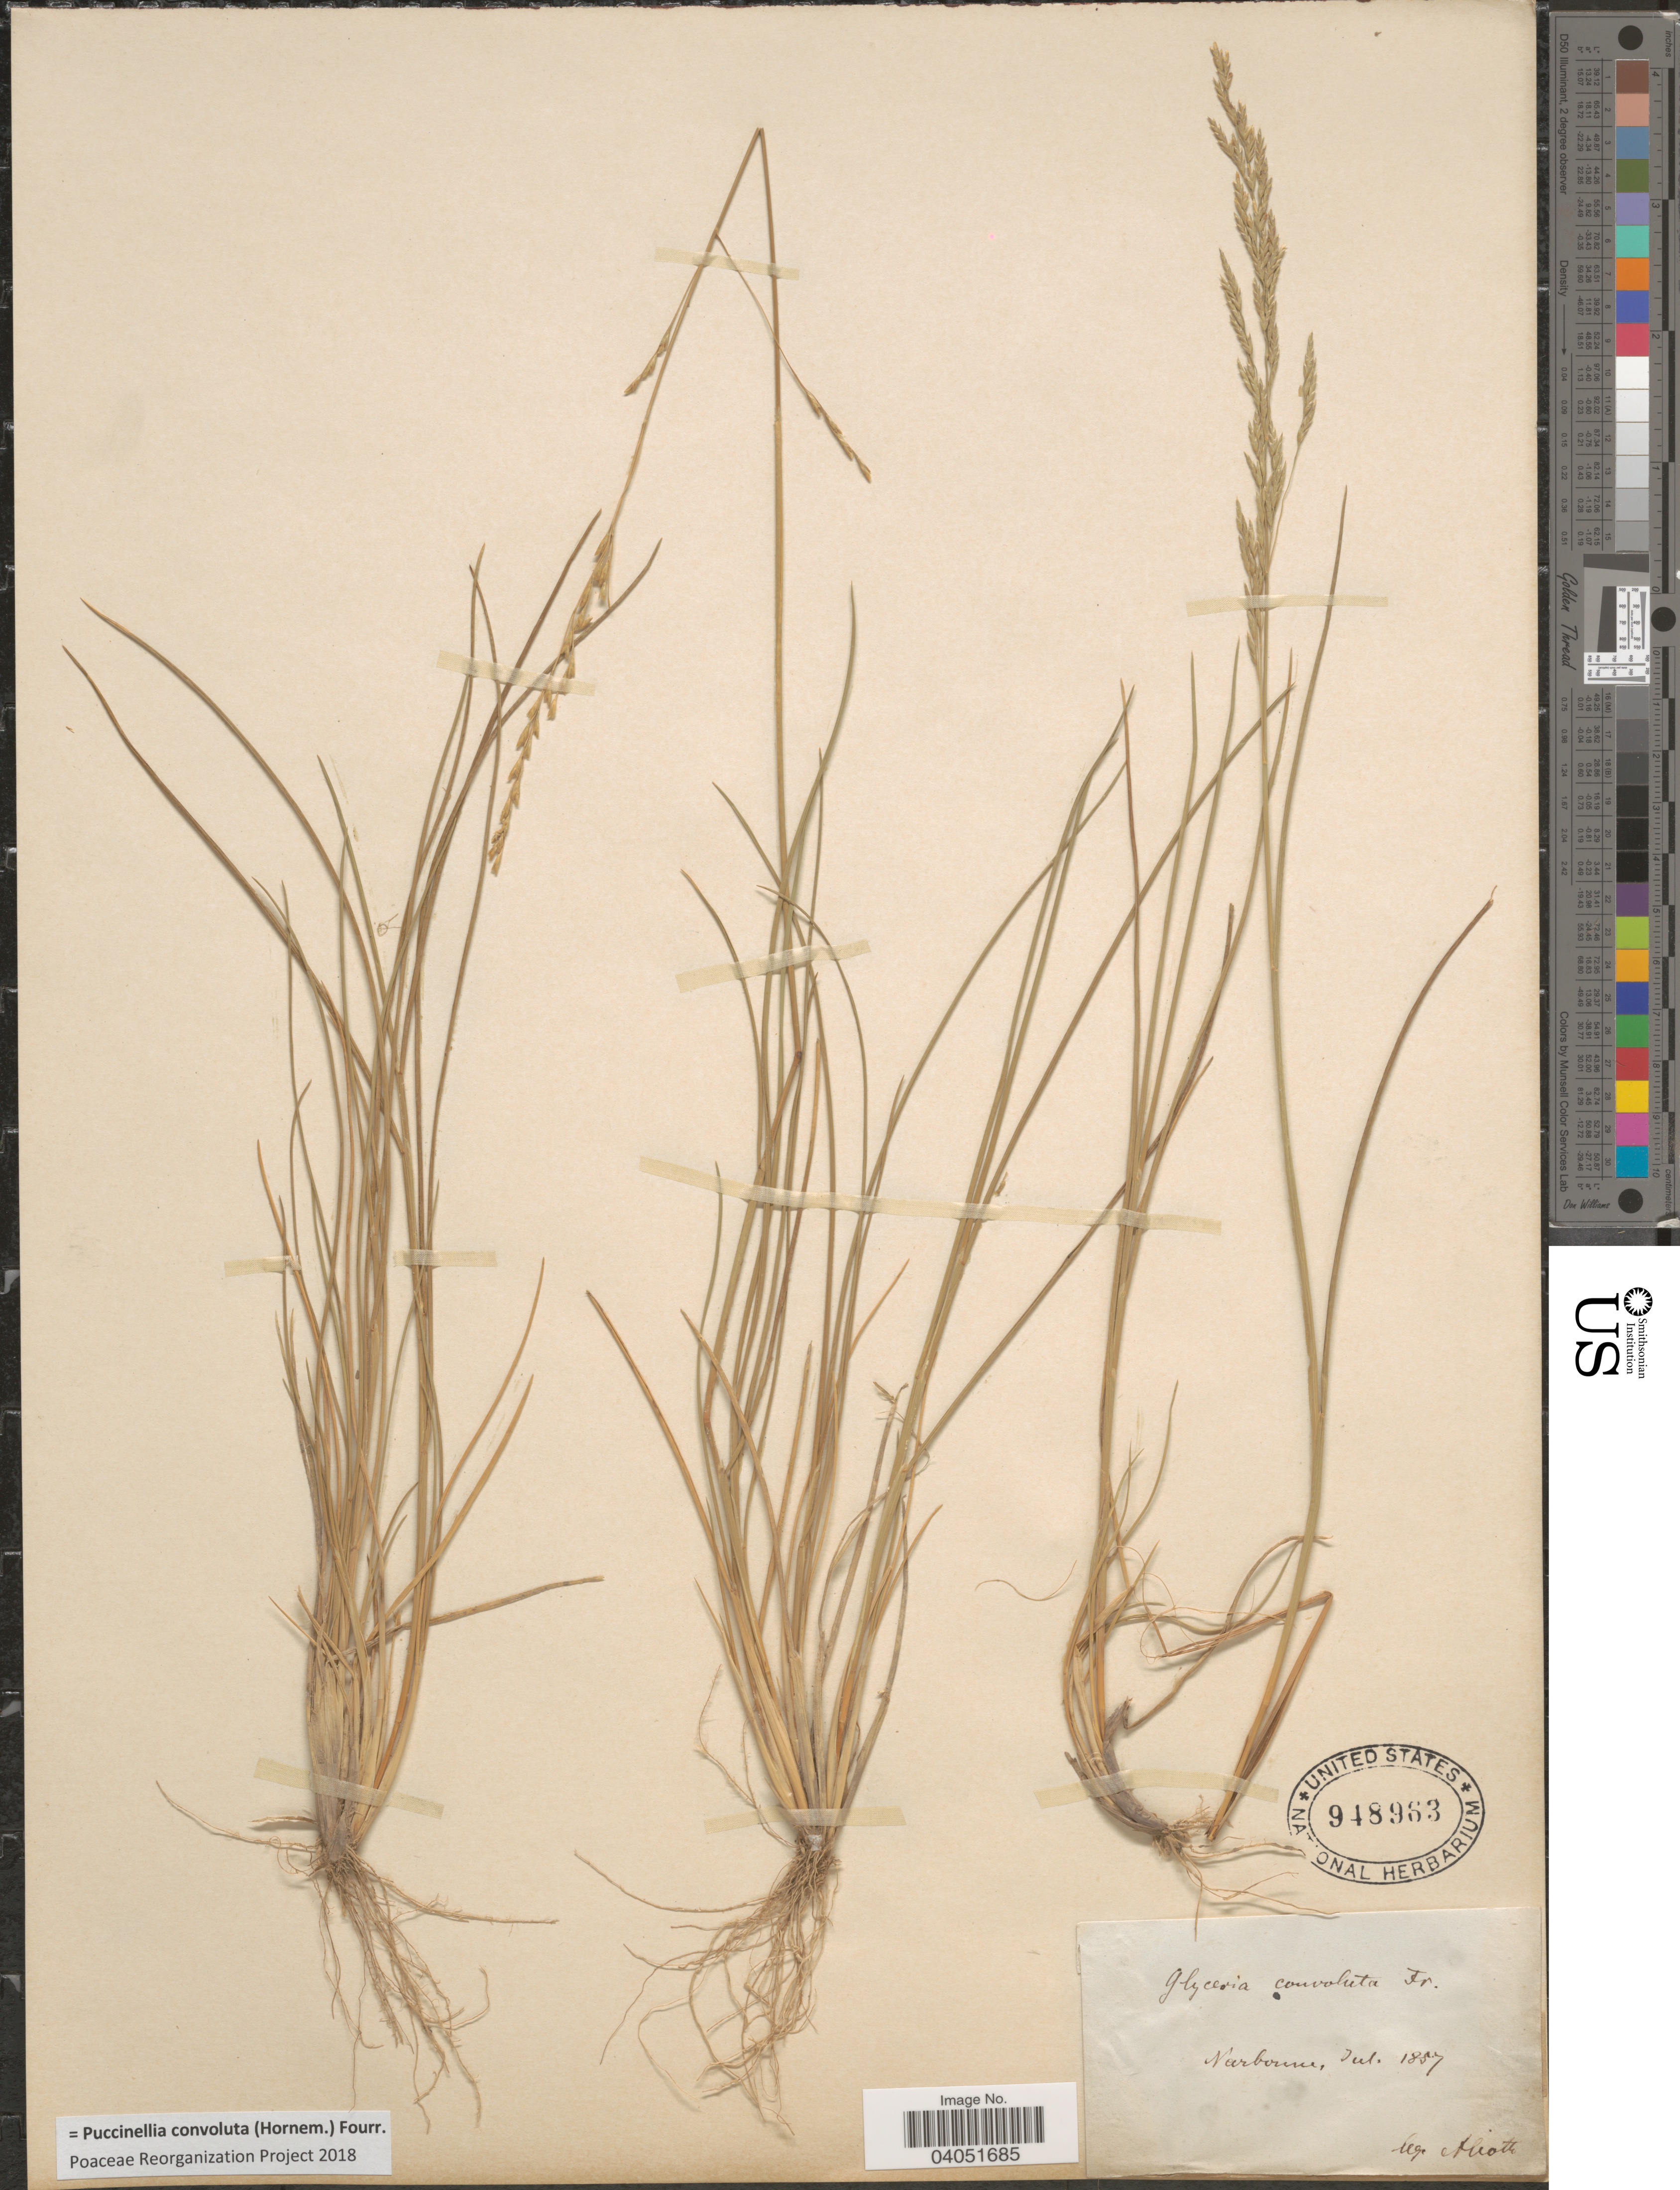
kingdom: Plantae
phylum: Tracheophyta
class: Liliopsida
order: Poales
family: Poaceae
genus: Puccinellia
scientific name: Puccinellia convoluta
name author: (Hornem.) Fourr.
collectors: Alioth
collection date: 1857-07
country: France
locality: Narbonne.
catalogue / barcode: US 948963